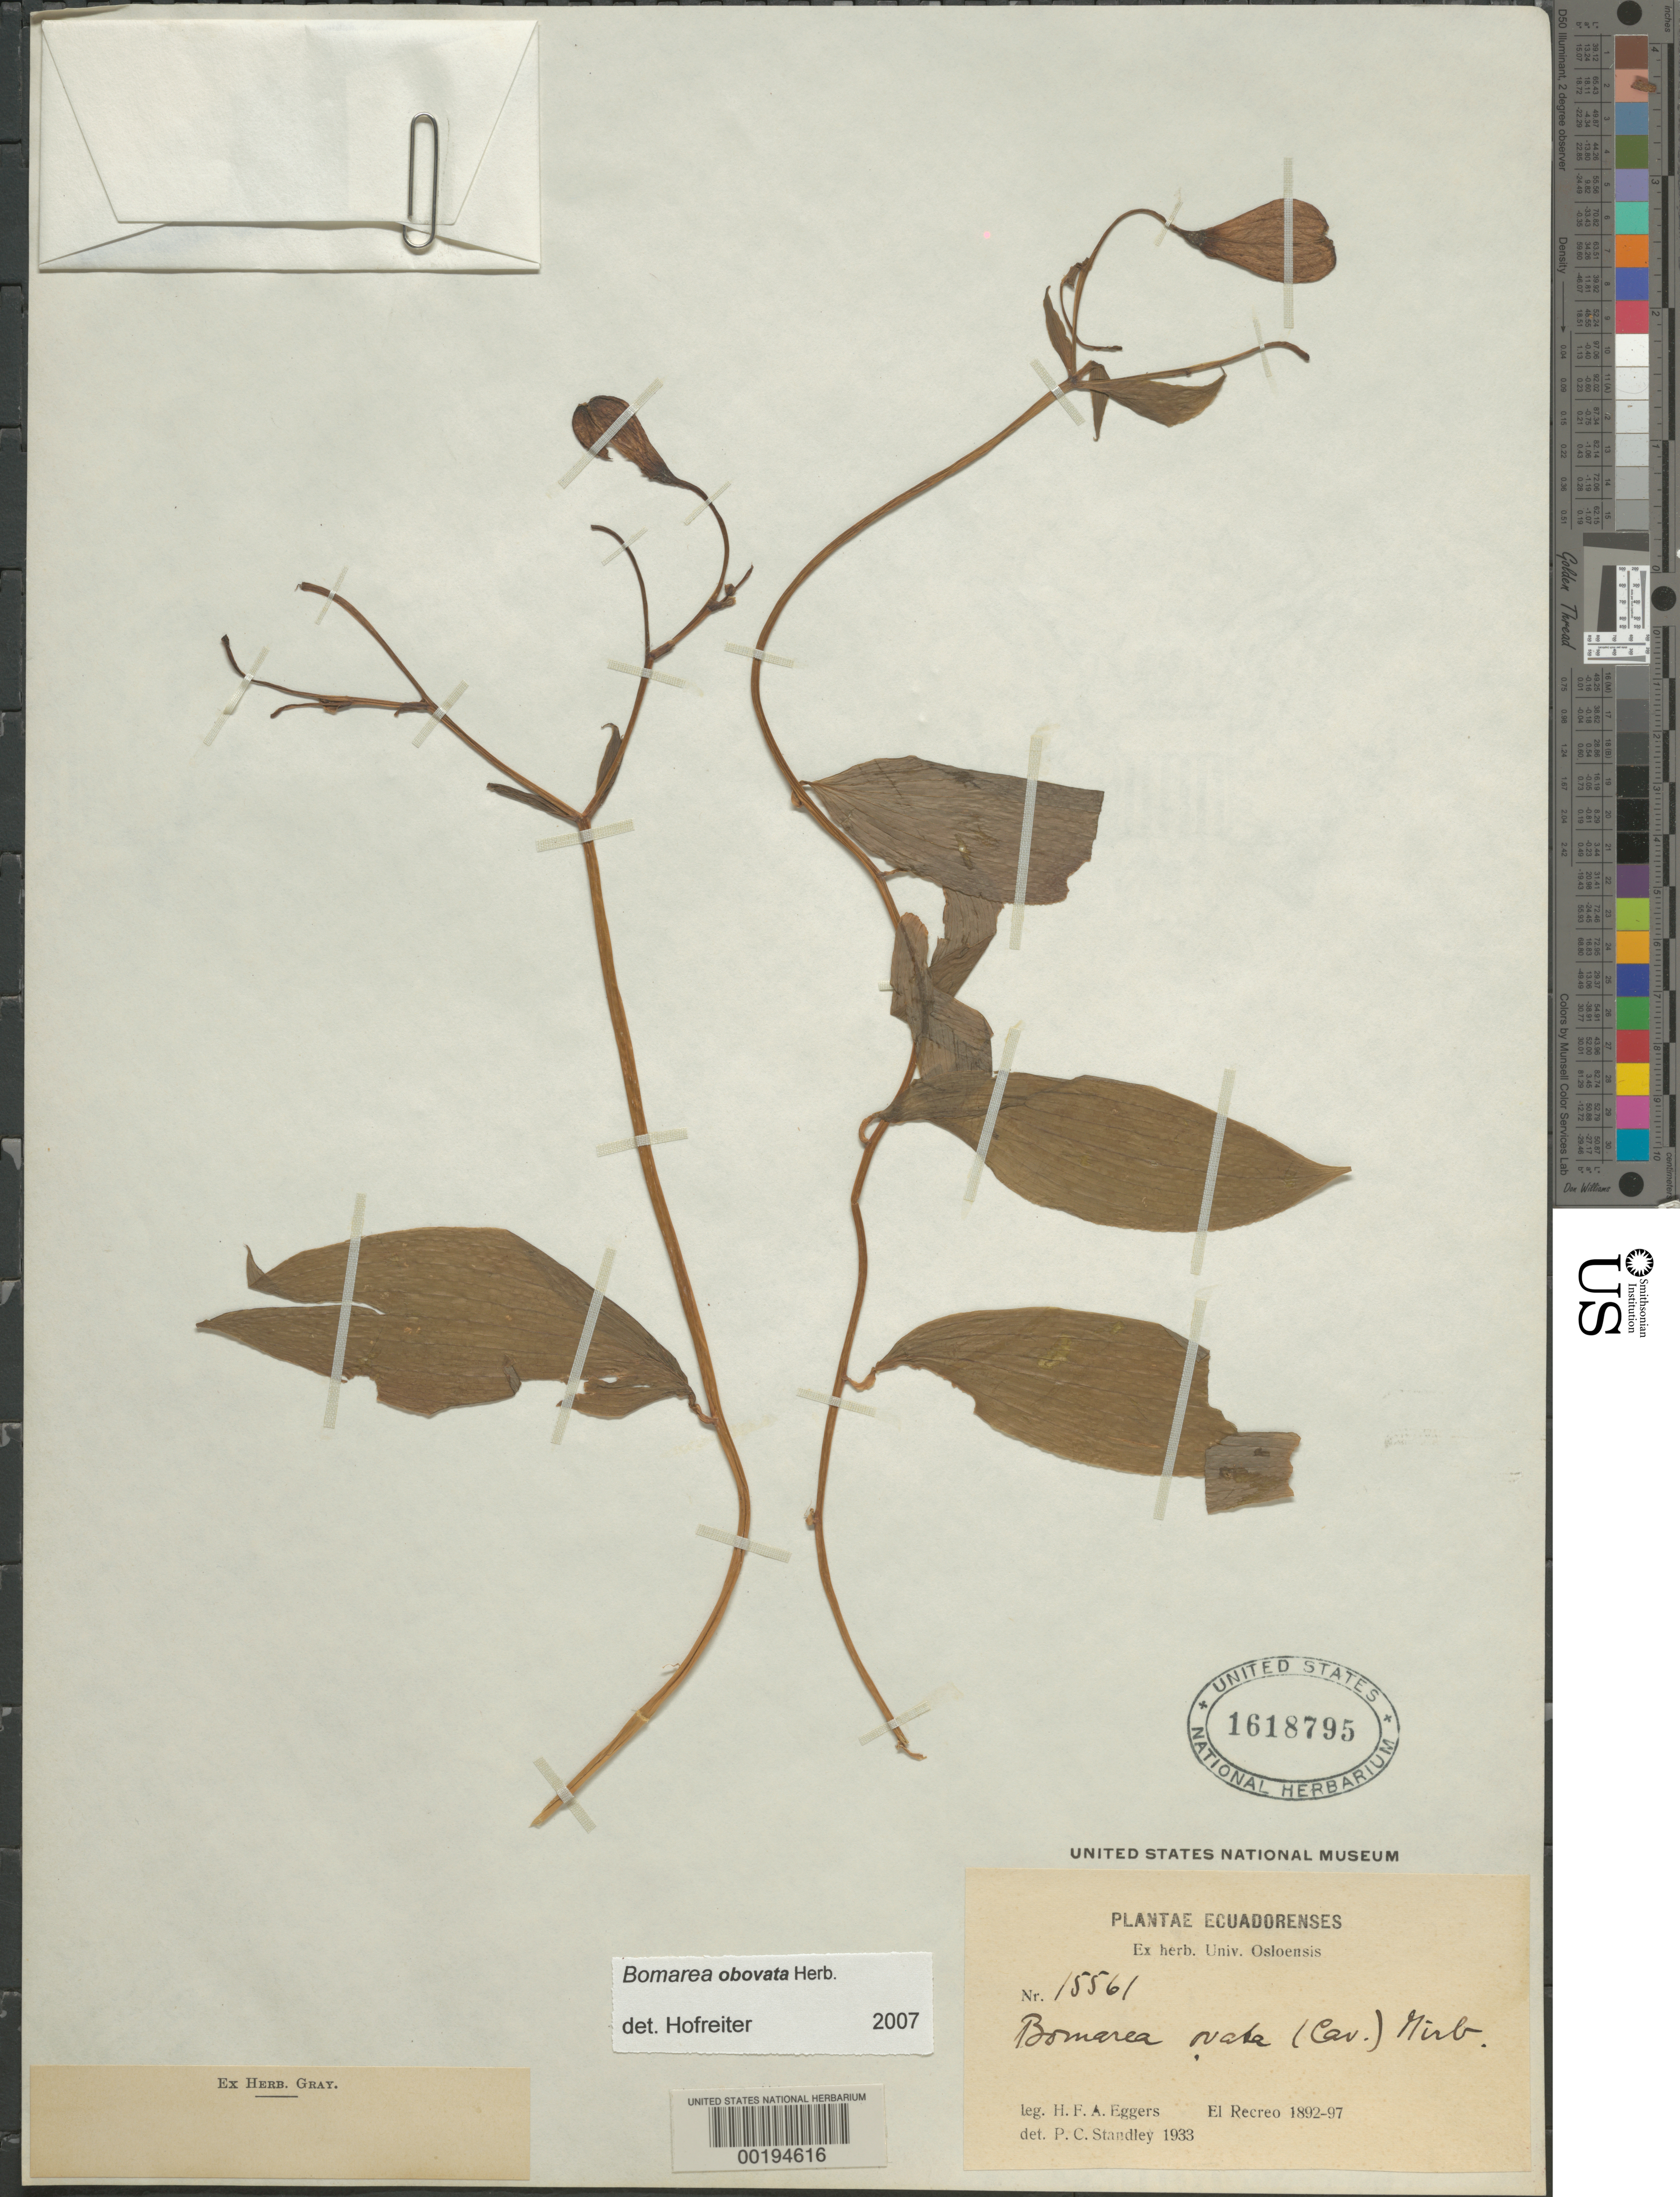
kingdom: Plantae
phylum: Tracheophyta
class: Liliopsida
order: Liliales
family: Alstroemeriaceae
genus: Bomarea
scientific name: Bomarea ovata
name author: (Cav.) Mirb.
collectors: H. F. A. von Eggers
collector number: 15561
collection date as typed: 1892 to -- -- 1897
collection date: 1892/1897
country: Ecuador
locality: El recreo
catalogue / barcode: US 1618795